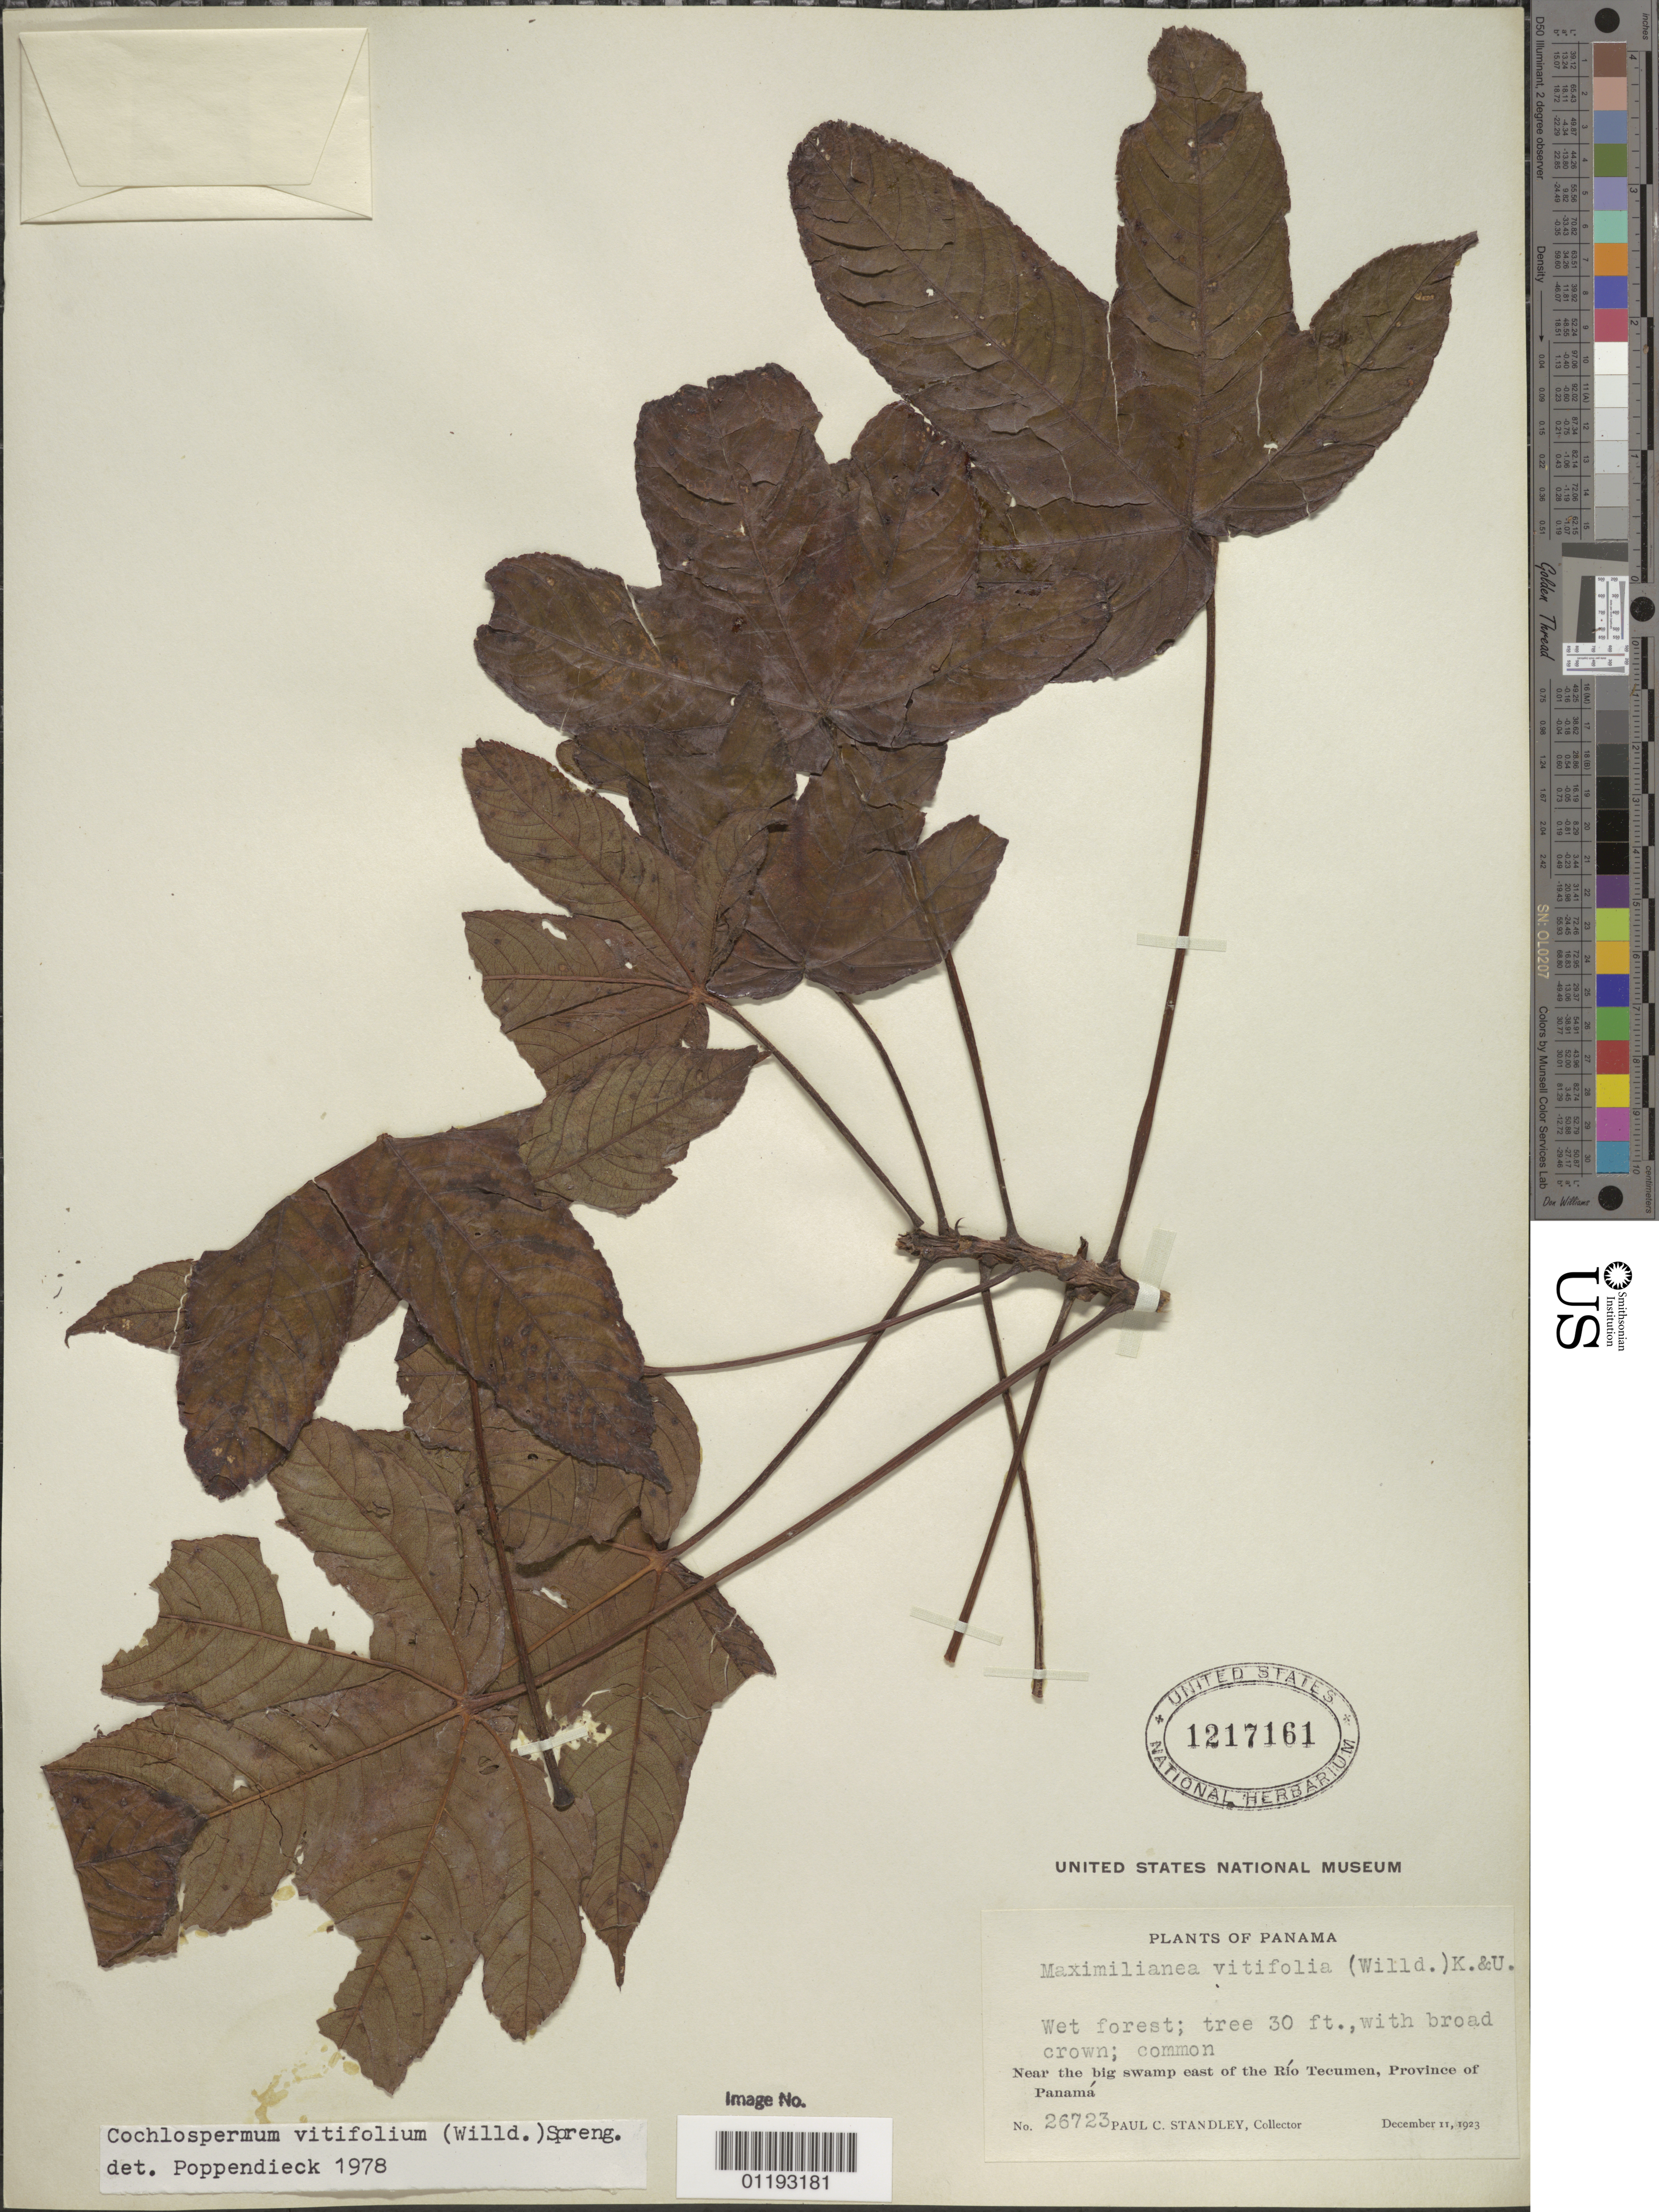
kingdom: Plantae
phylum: Tracheophyta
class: Magnoliopsida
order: Malvales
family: Cochlospermaceae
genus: Cochlospermum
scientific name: Cochlospermum vitifolium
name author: (Willd.) Spreng.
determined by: Poppendieck, H.-H., (HBG), Institut fur Allgemeine Botanik und Botanischer Garten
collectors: P. C. Standley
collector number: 26723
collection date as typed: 11 Dec 1923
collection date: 1923-12-11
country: Panama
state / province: Panamá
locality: Near the big swamp E of Rio Tecumen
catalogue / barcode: US 1217161